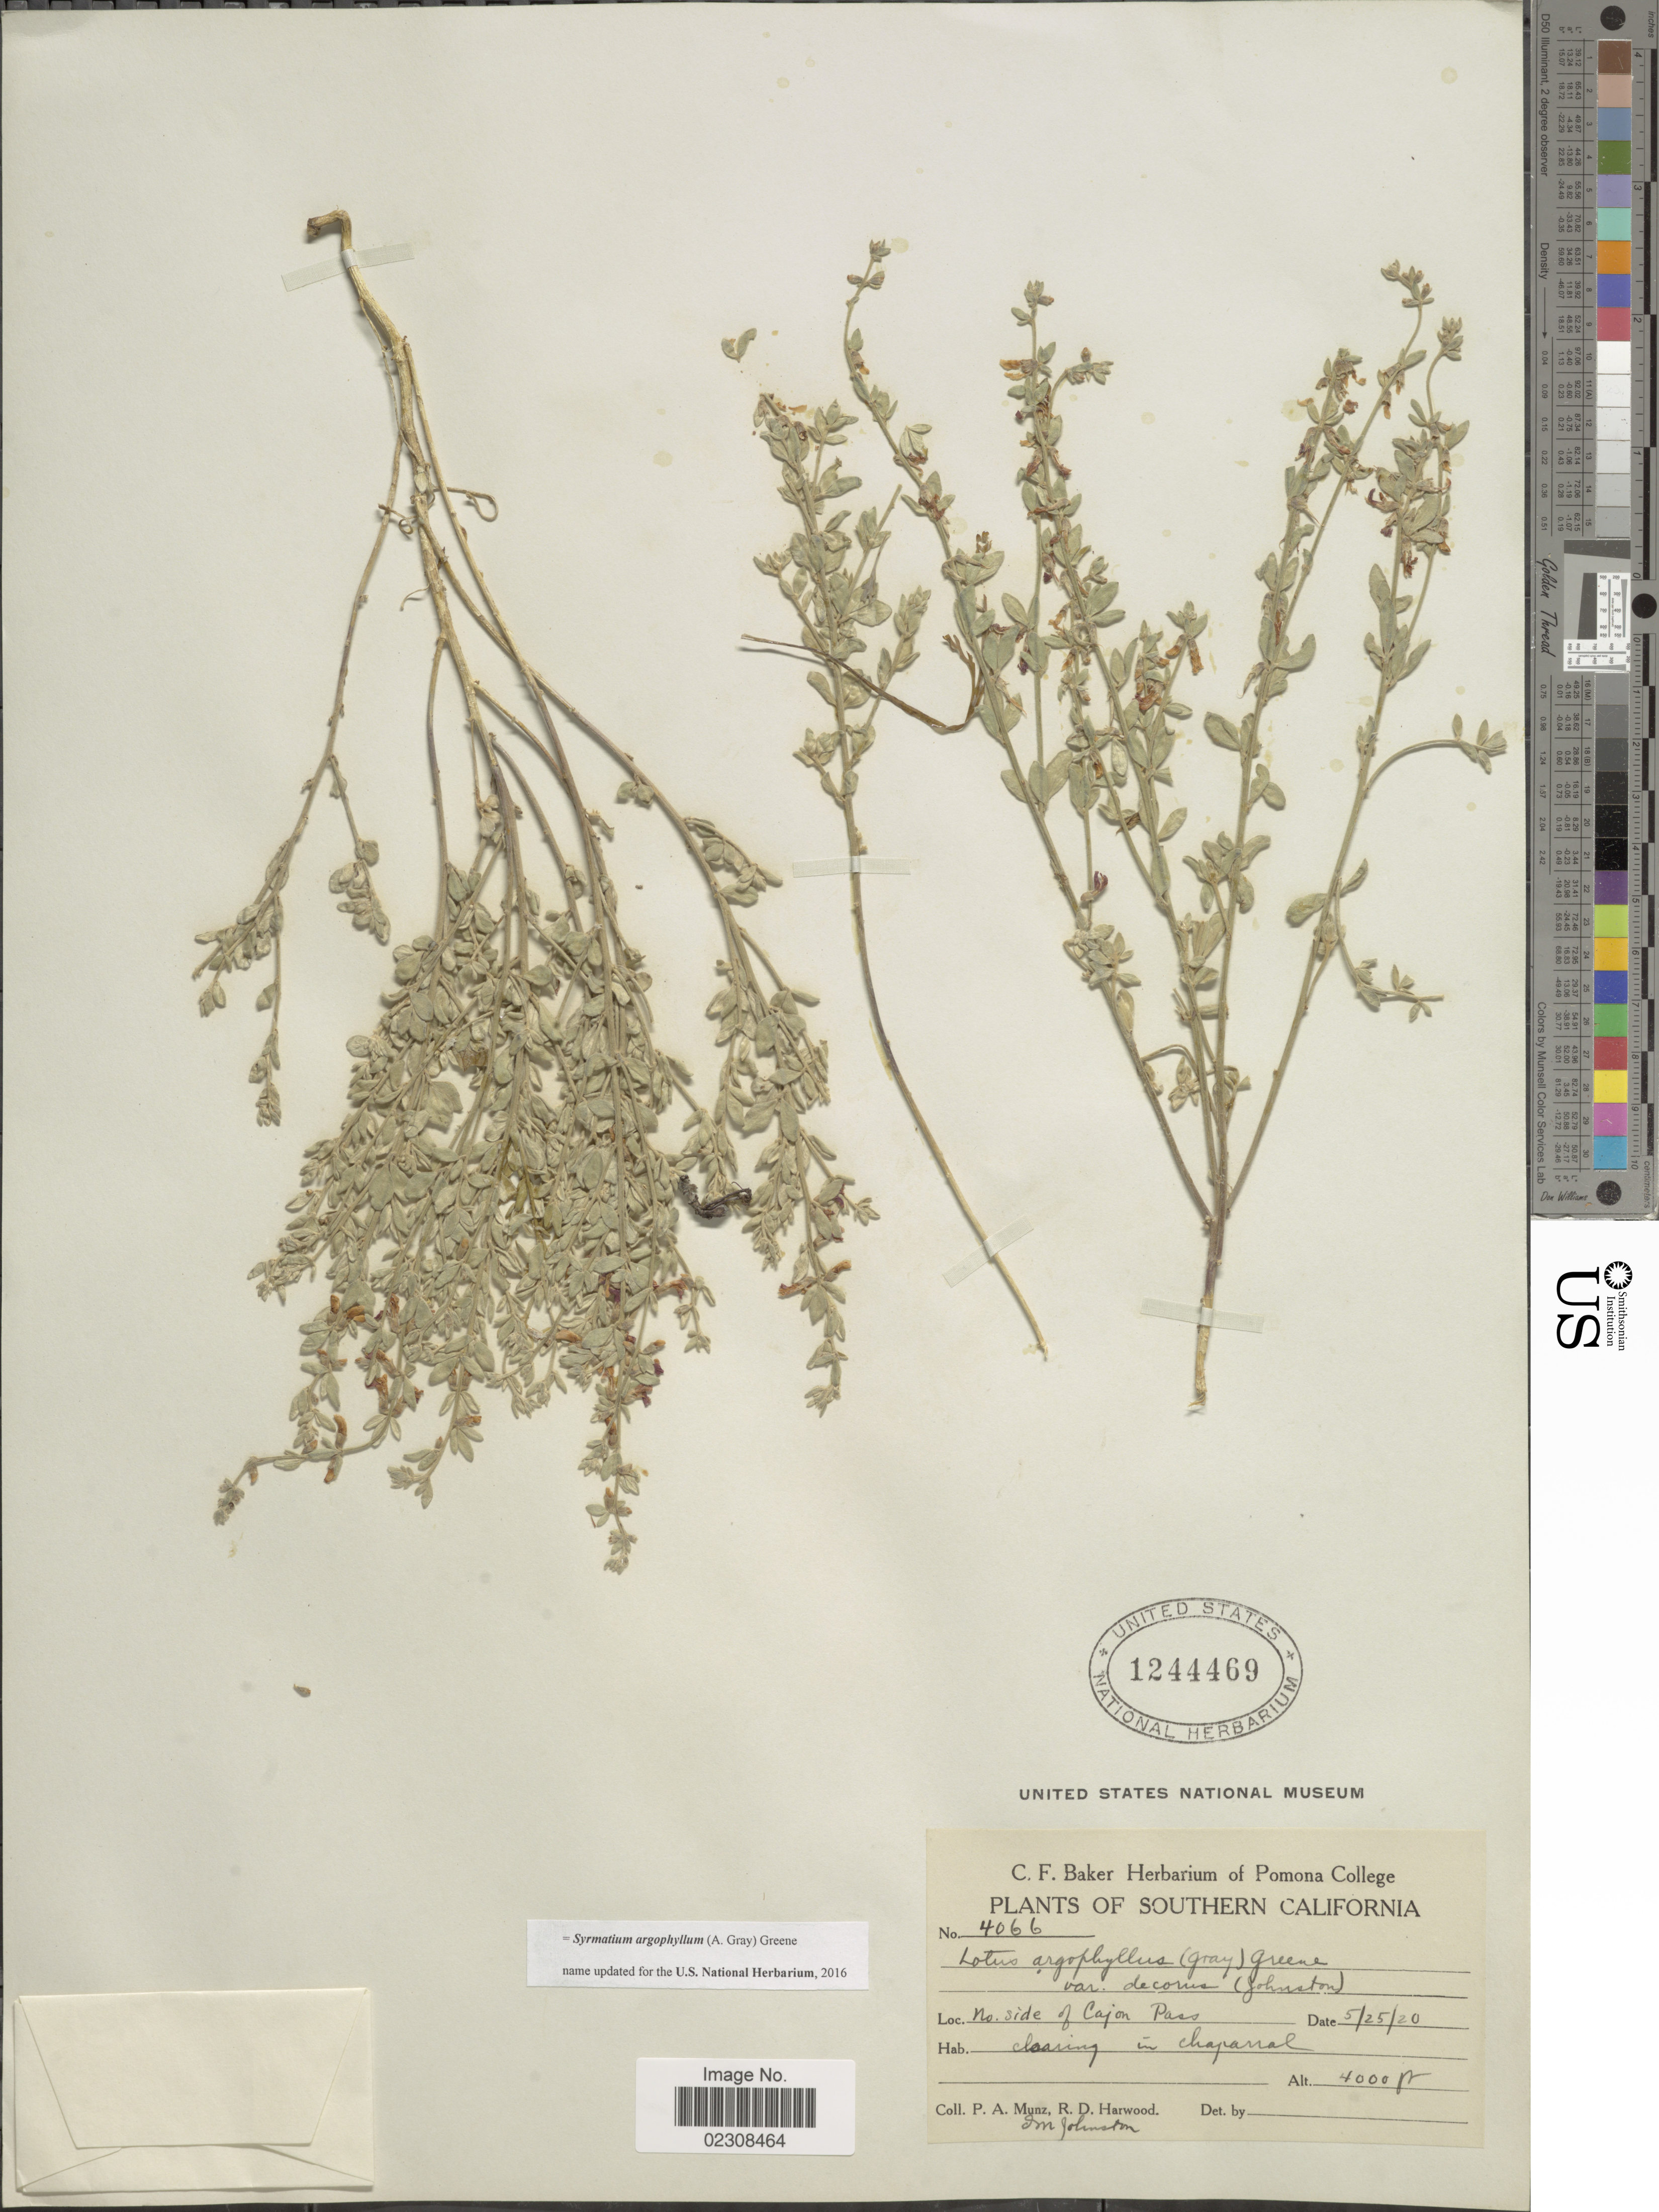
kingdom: Plantae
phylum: Tracheophyta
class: Magnoliopsida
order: Fabales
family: Fabaceae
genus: Syrmatium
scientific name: Syrmatium argophyllum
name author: (A. Gray) Greene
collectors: P. A. Munz, R. Harwood & J. Johnston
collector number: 4066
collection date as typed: Transcribed d/m/y: 25/5/20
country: United States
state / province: California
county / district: San Bernardino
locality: Southern California, No side of Cajon Pass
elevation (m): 1219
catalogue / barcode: US 1244469